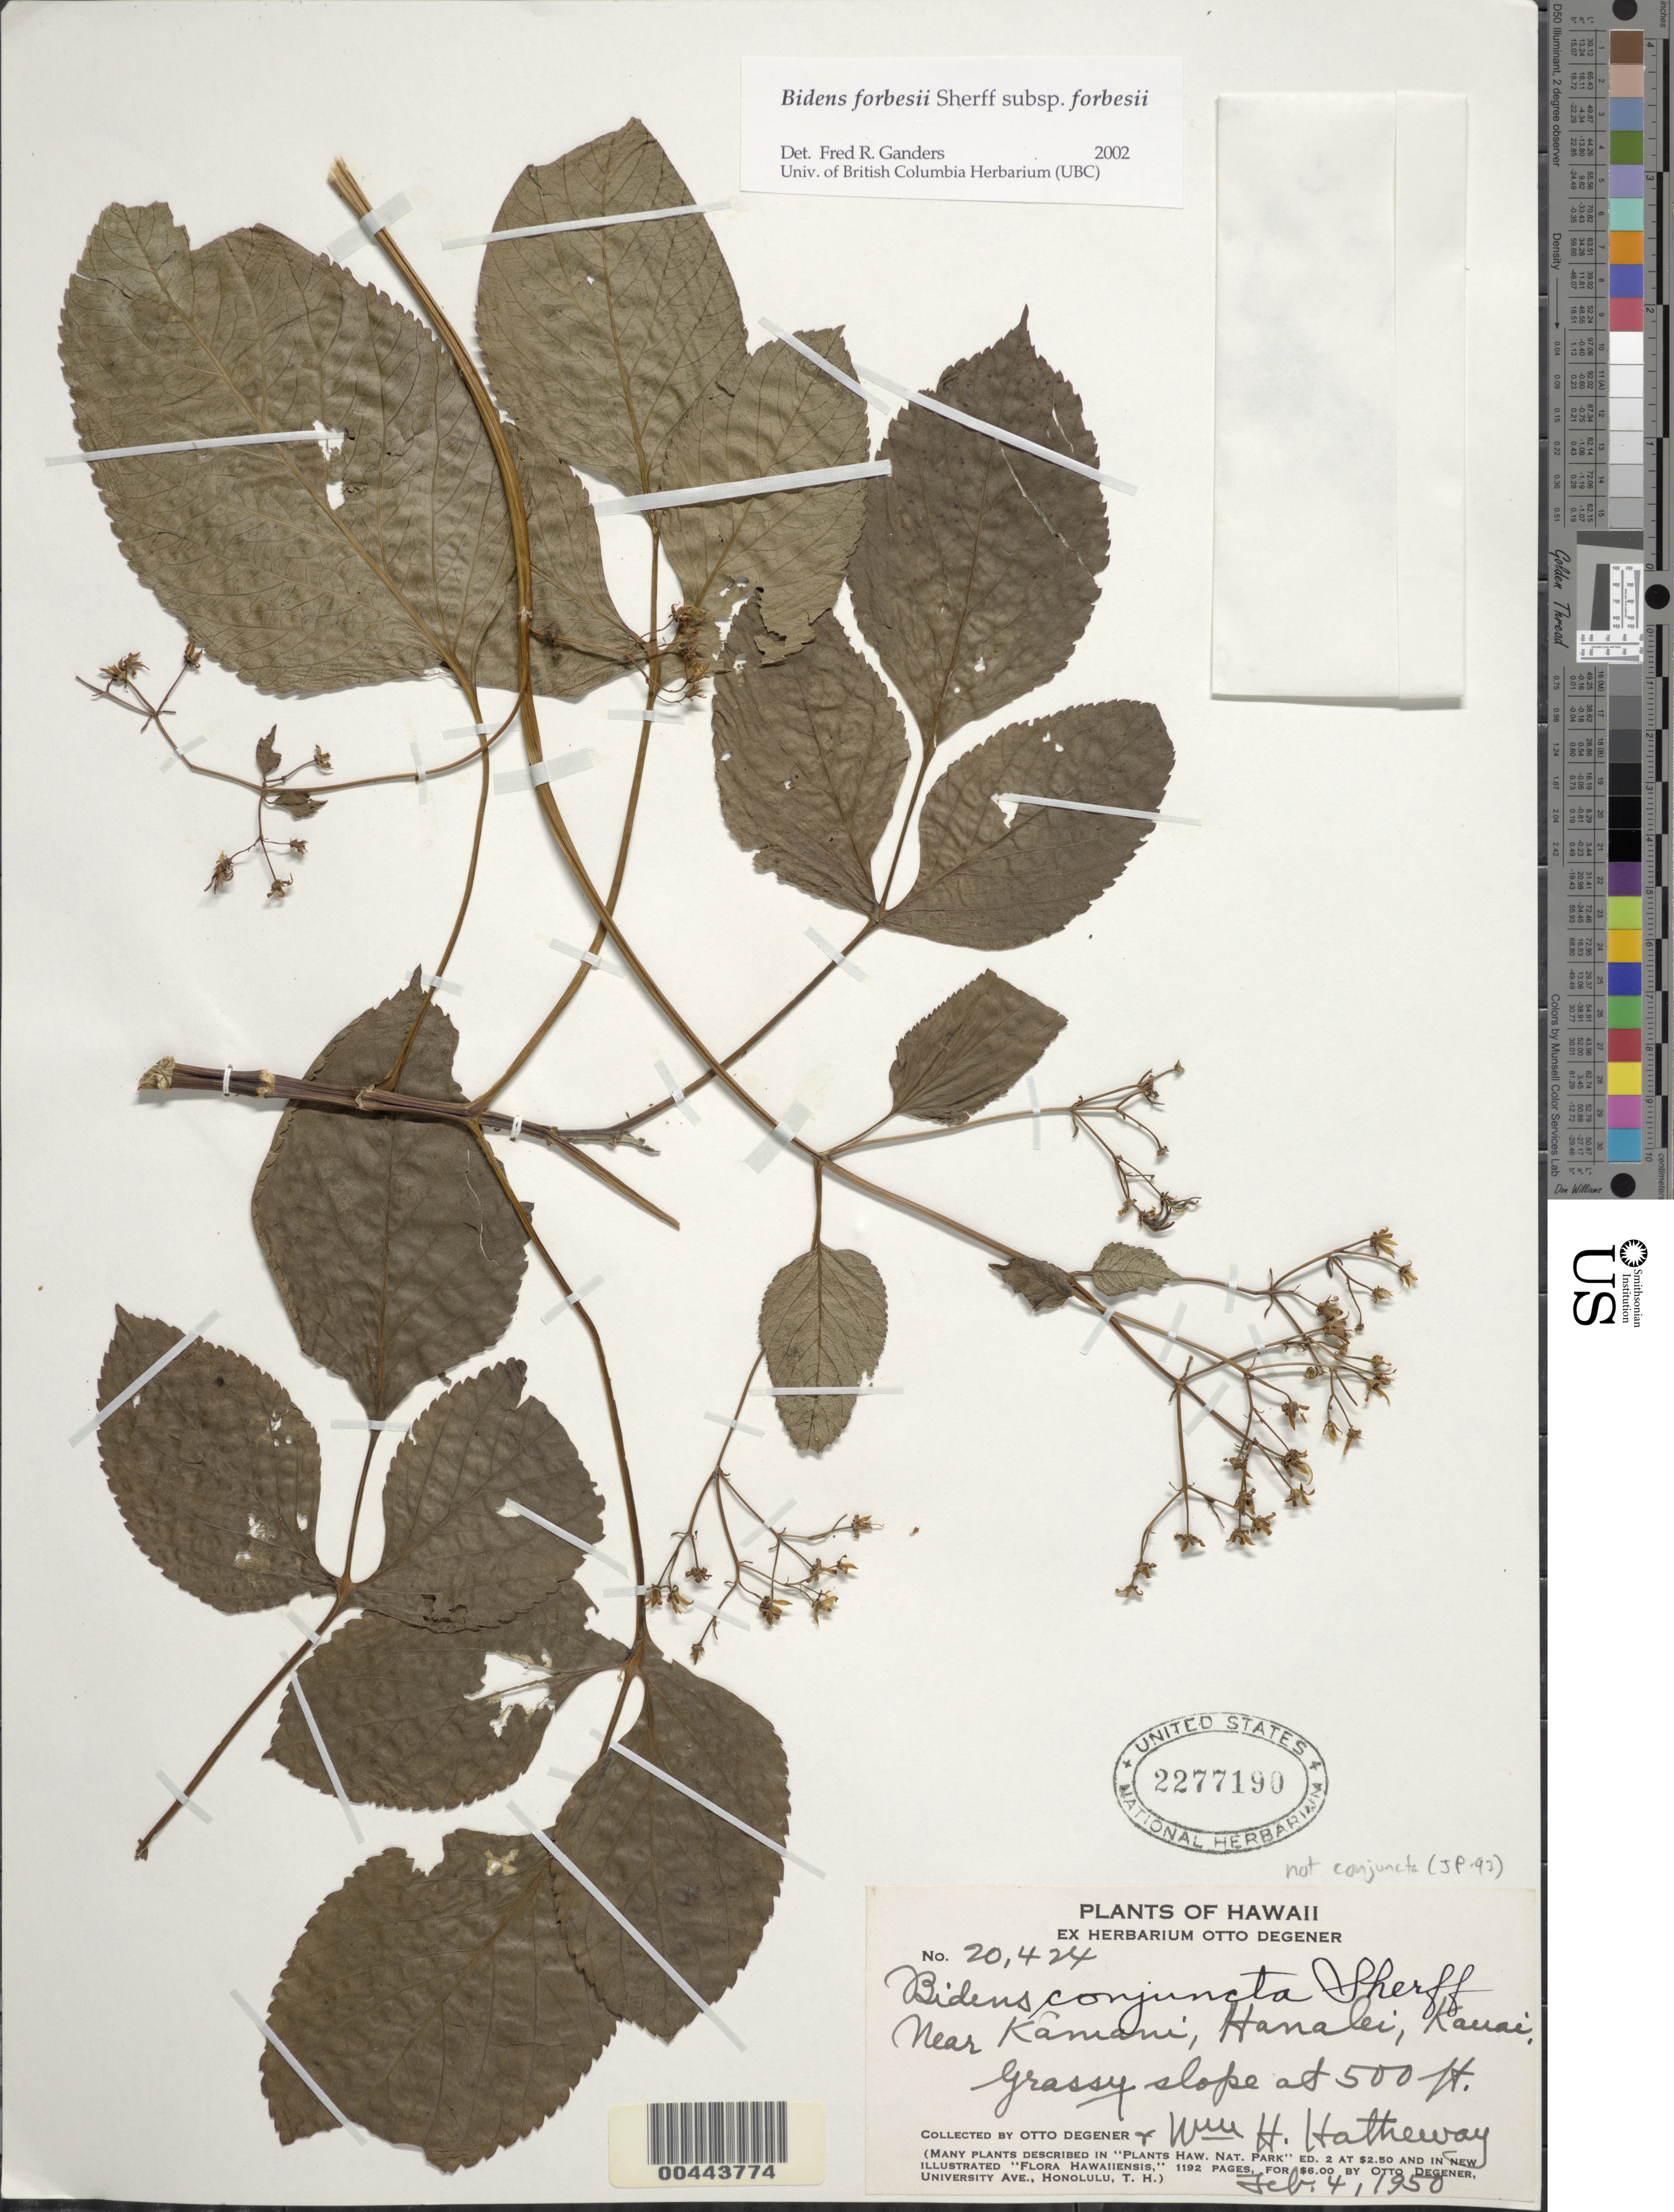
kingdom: Plantae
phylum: Tracheophyta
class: Magnoliopsida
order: Asterales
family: Asteraceae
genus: Bidens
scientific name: Bidens forbesii subsp. forbesii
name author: Sherff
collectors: O. Degener & W. H. Hatheway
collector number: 20424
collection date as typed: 4 Feb 1950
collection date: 1950-02-04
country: United States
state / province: Hawaii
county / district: Kauai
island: Kaua'i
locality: Near Kamani, Hanalei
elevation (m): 152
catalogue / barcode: US 2277190